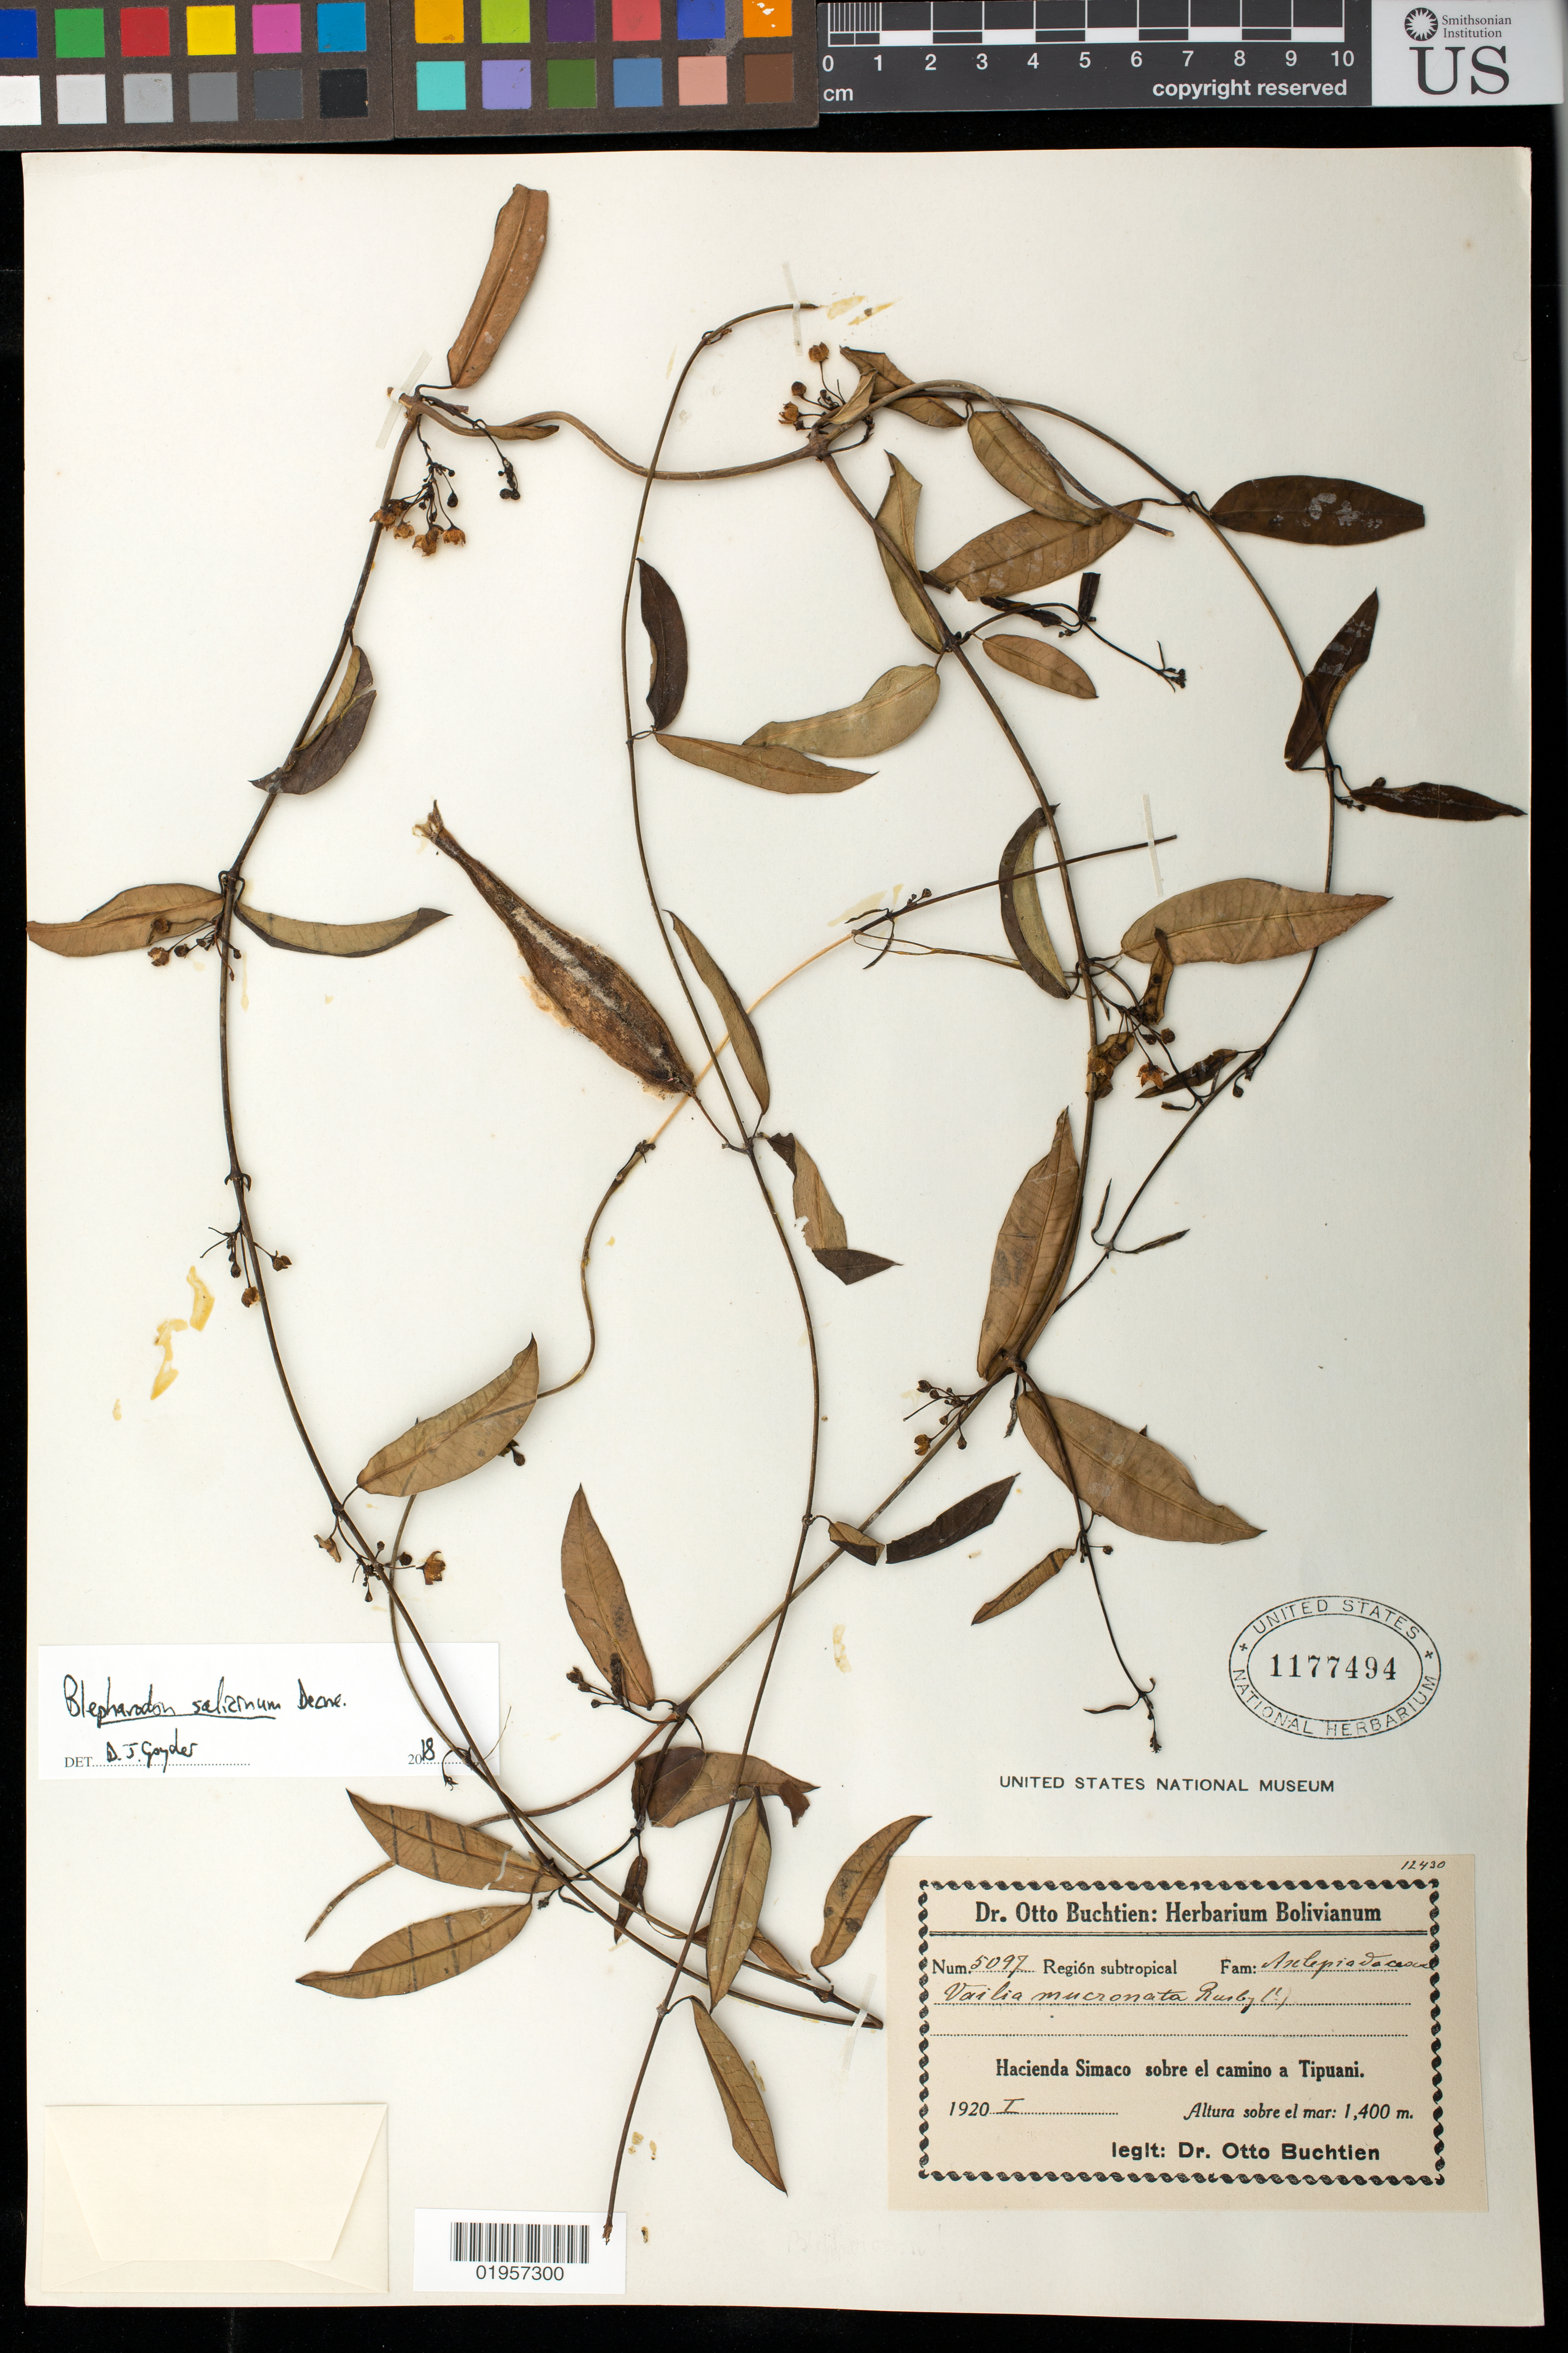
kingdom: Plantae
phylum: Tracheophyta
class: Magnoliopsida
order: Gentianales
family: Apocynaceae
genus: Blepharodon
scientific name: Blepharodon salicinum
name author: Decne.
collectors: O. Buchtien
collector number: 5097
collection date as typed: Jan 1920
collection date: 1920-01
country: Bolivia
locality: Tipuani; Hacienda Simaco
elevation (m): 1400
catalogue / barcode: US 1177494